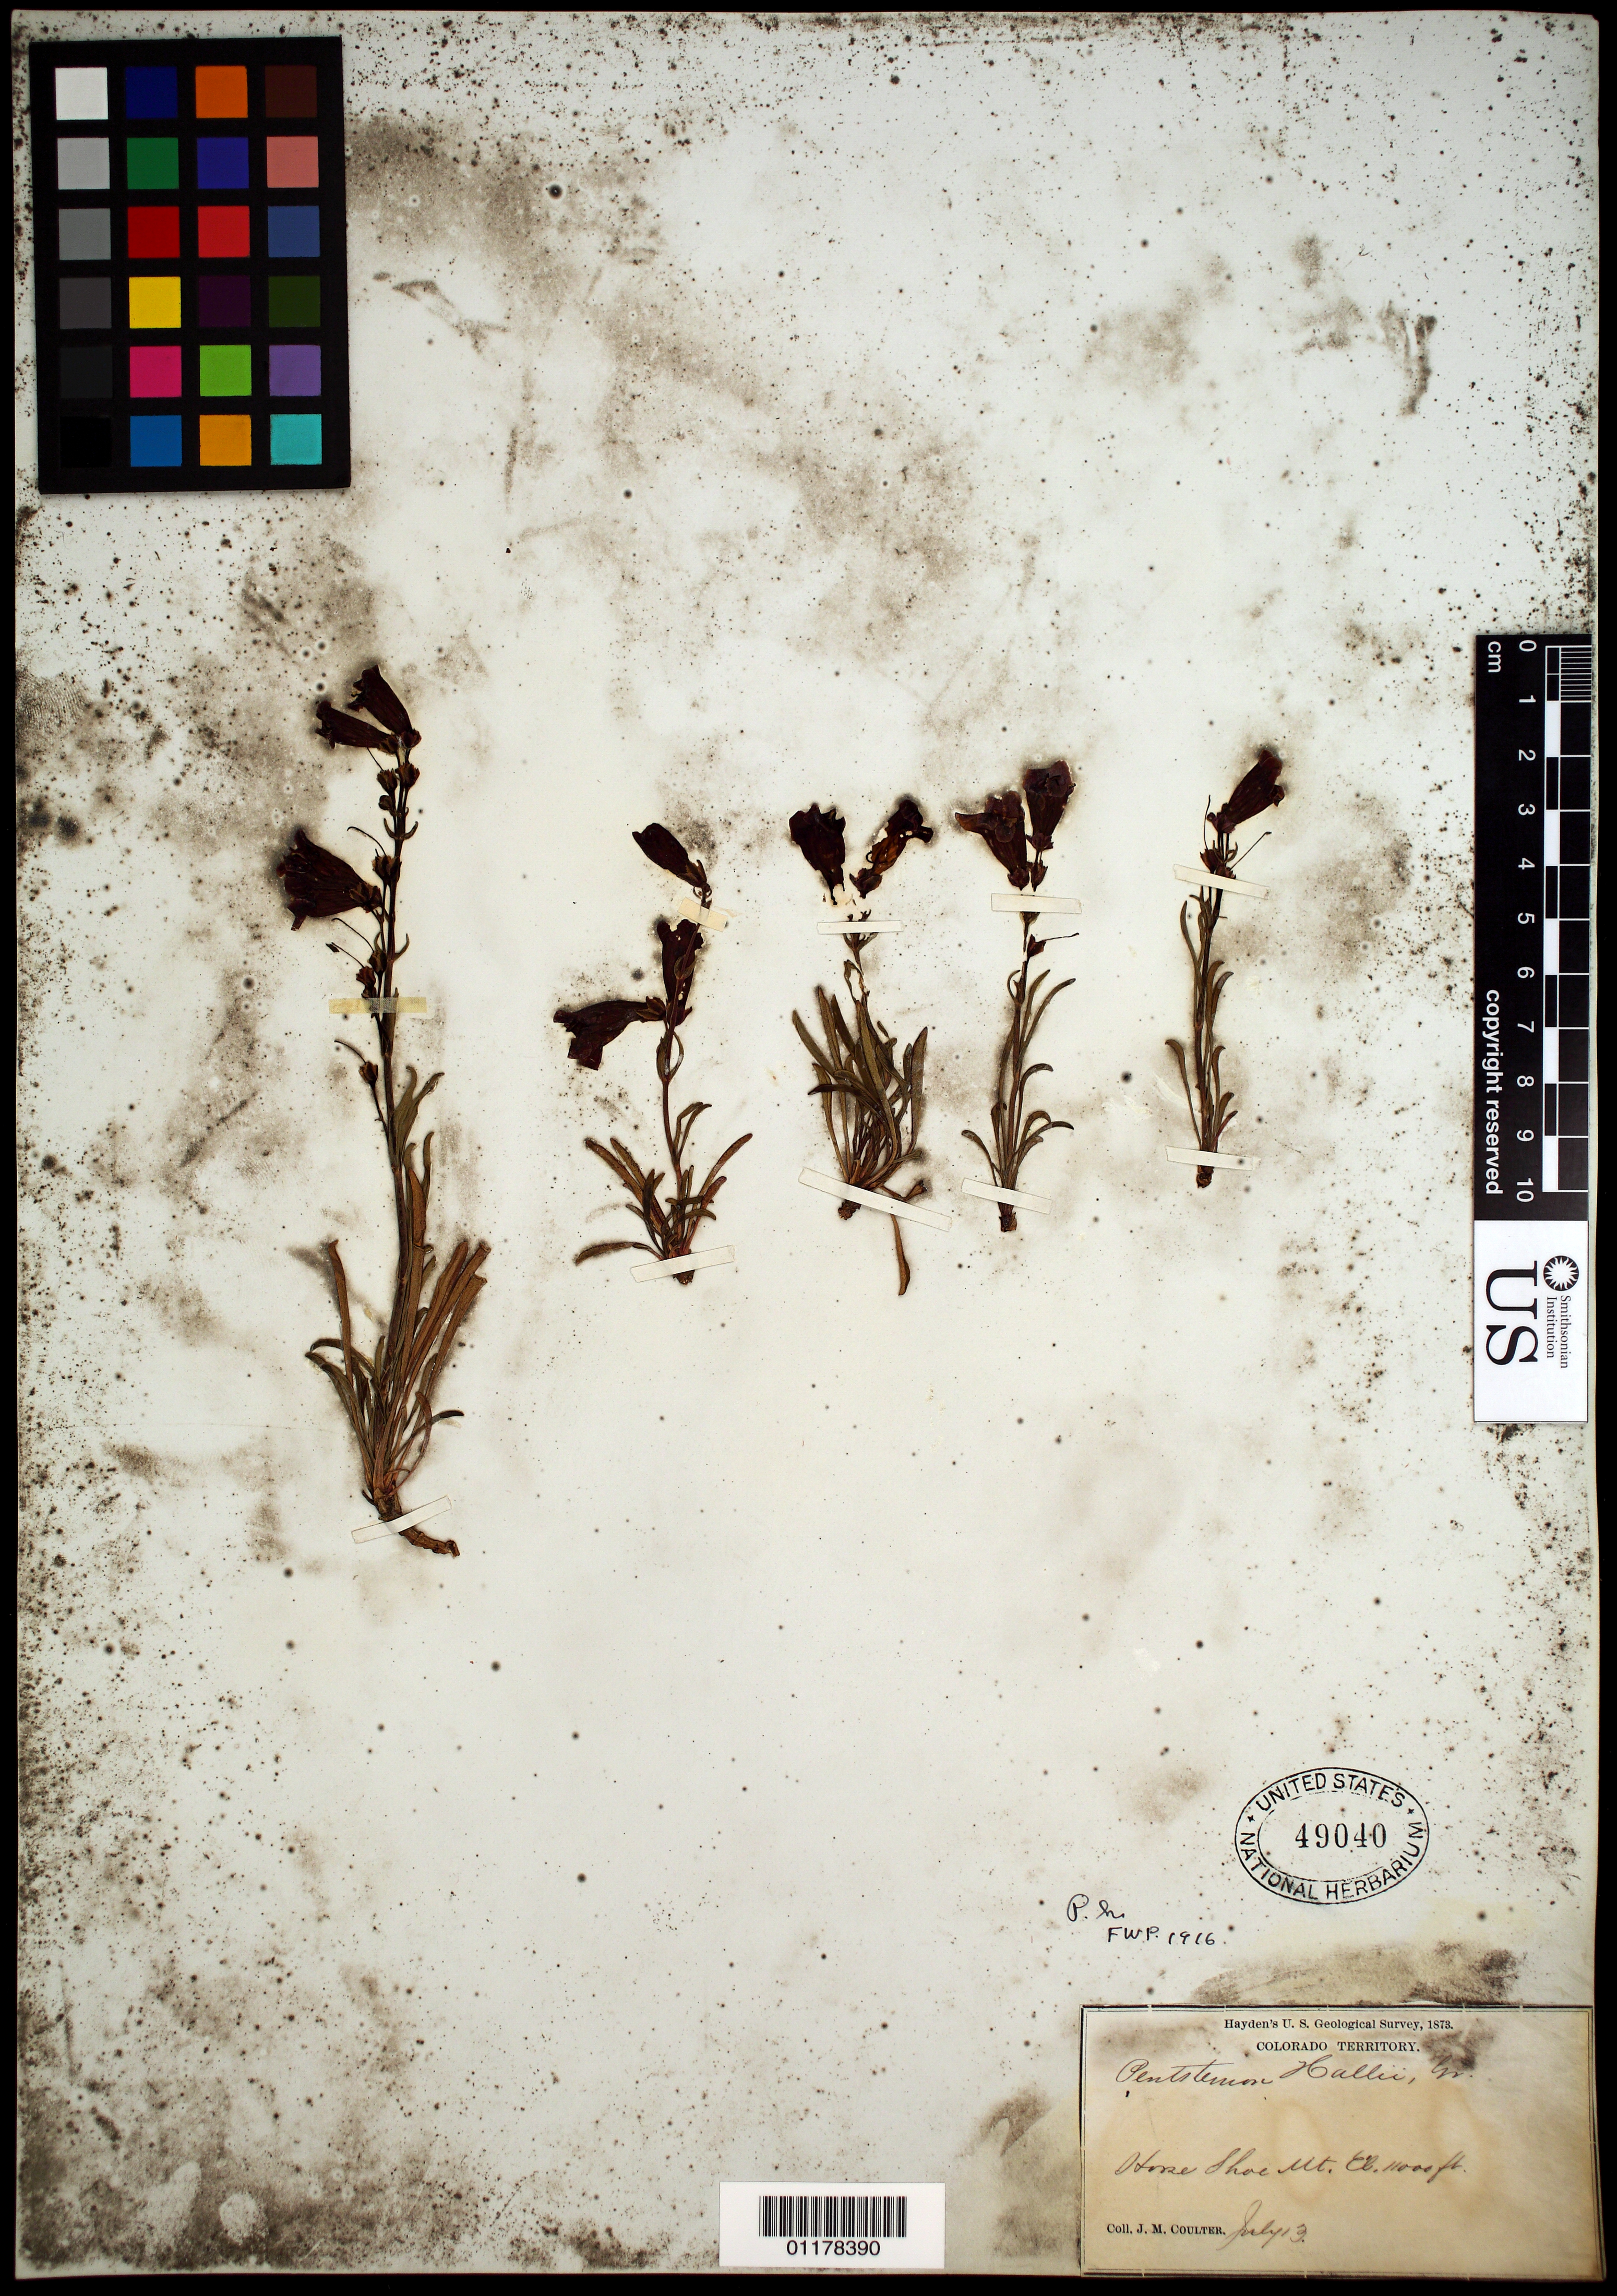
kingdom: Plantae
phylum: Tracheophyta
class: Magnoliopsida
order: Lamiales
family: Plantaginaceae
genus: Penstemon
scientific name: Penstemon hallii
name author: A. Gray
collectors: J. M. Coulter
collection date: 1873-07-13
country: United States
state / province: Colorado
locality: Horse Shoe Mt.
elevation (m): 3353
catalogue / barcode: US 49040